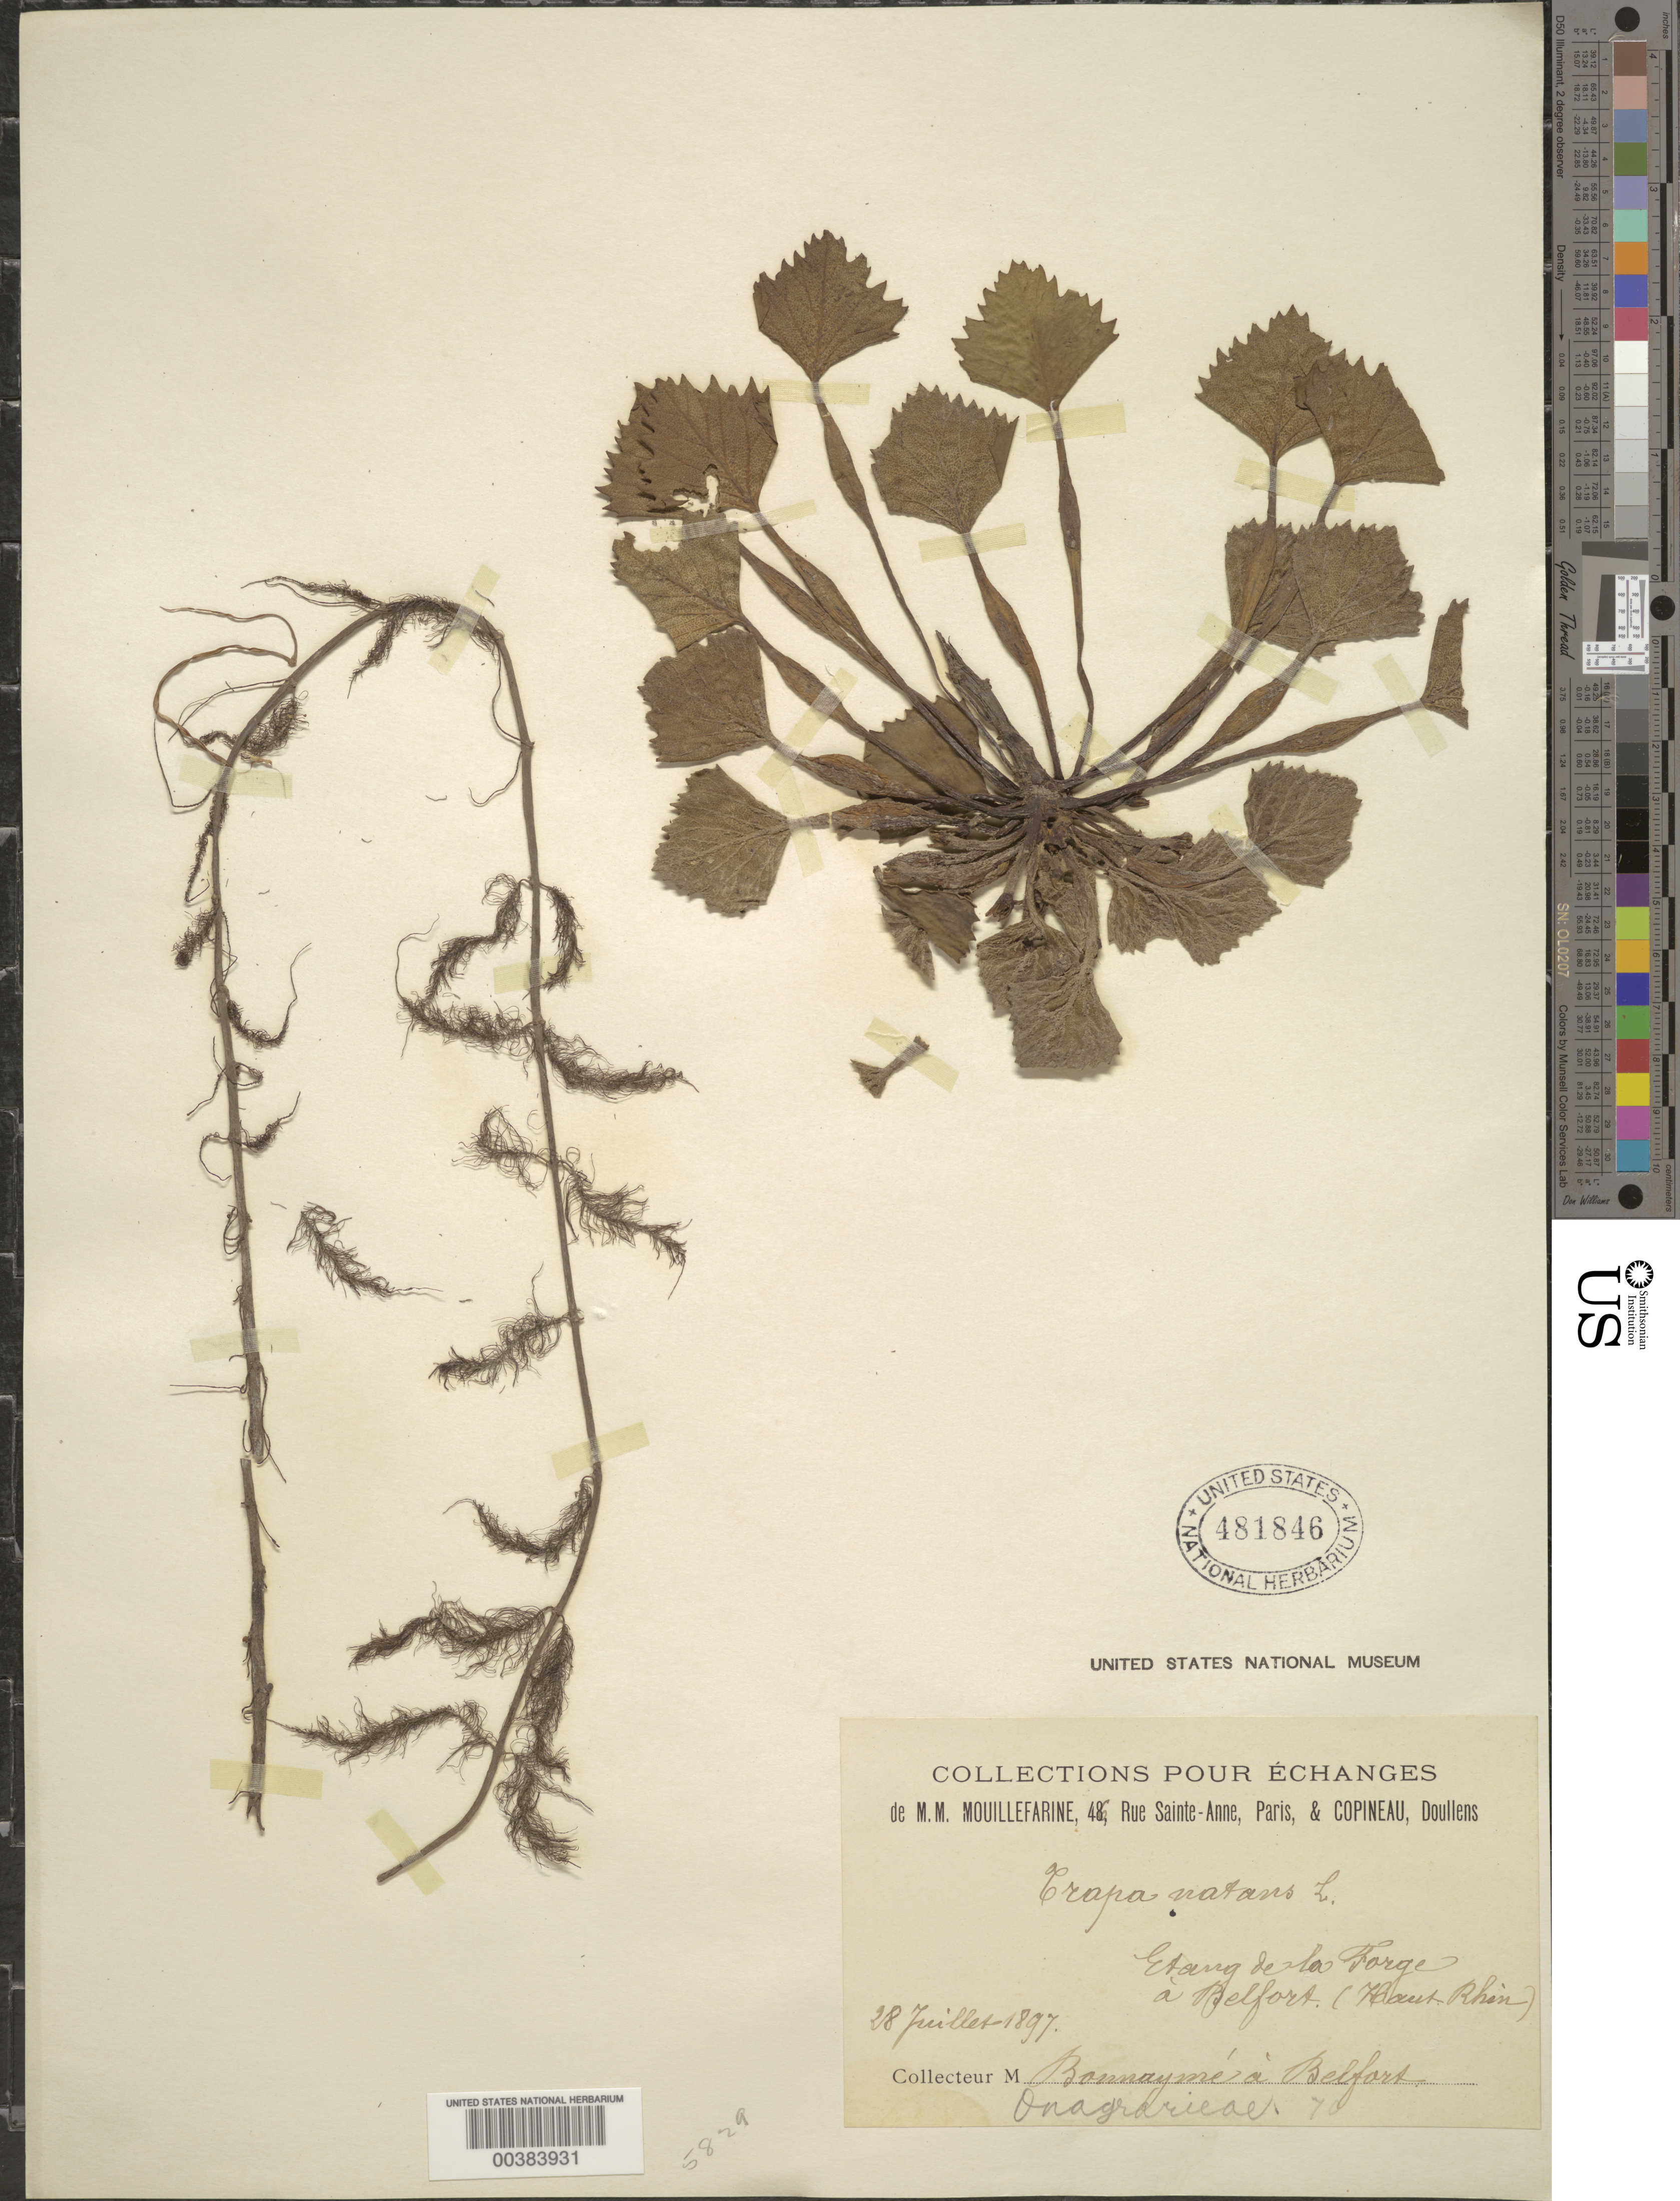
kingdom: Plantae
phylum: Tracheophyta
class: Magnoliopsida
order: Myrtales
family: Lythraceae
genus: Trapa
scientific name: Trapa natans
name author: L.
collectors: -. Bonnayme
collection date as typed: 28 Jul 1897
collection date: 1897-07-28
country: France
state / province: Grand Est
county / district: Haut-Rhin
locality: Etang de la forge a Belfort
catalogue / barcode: US 481846